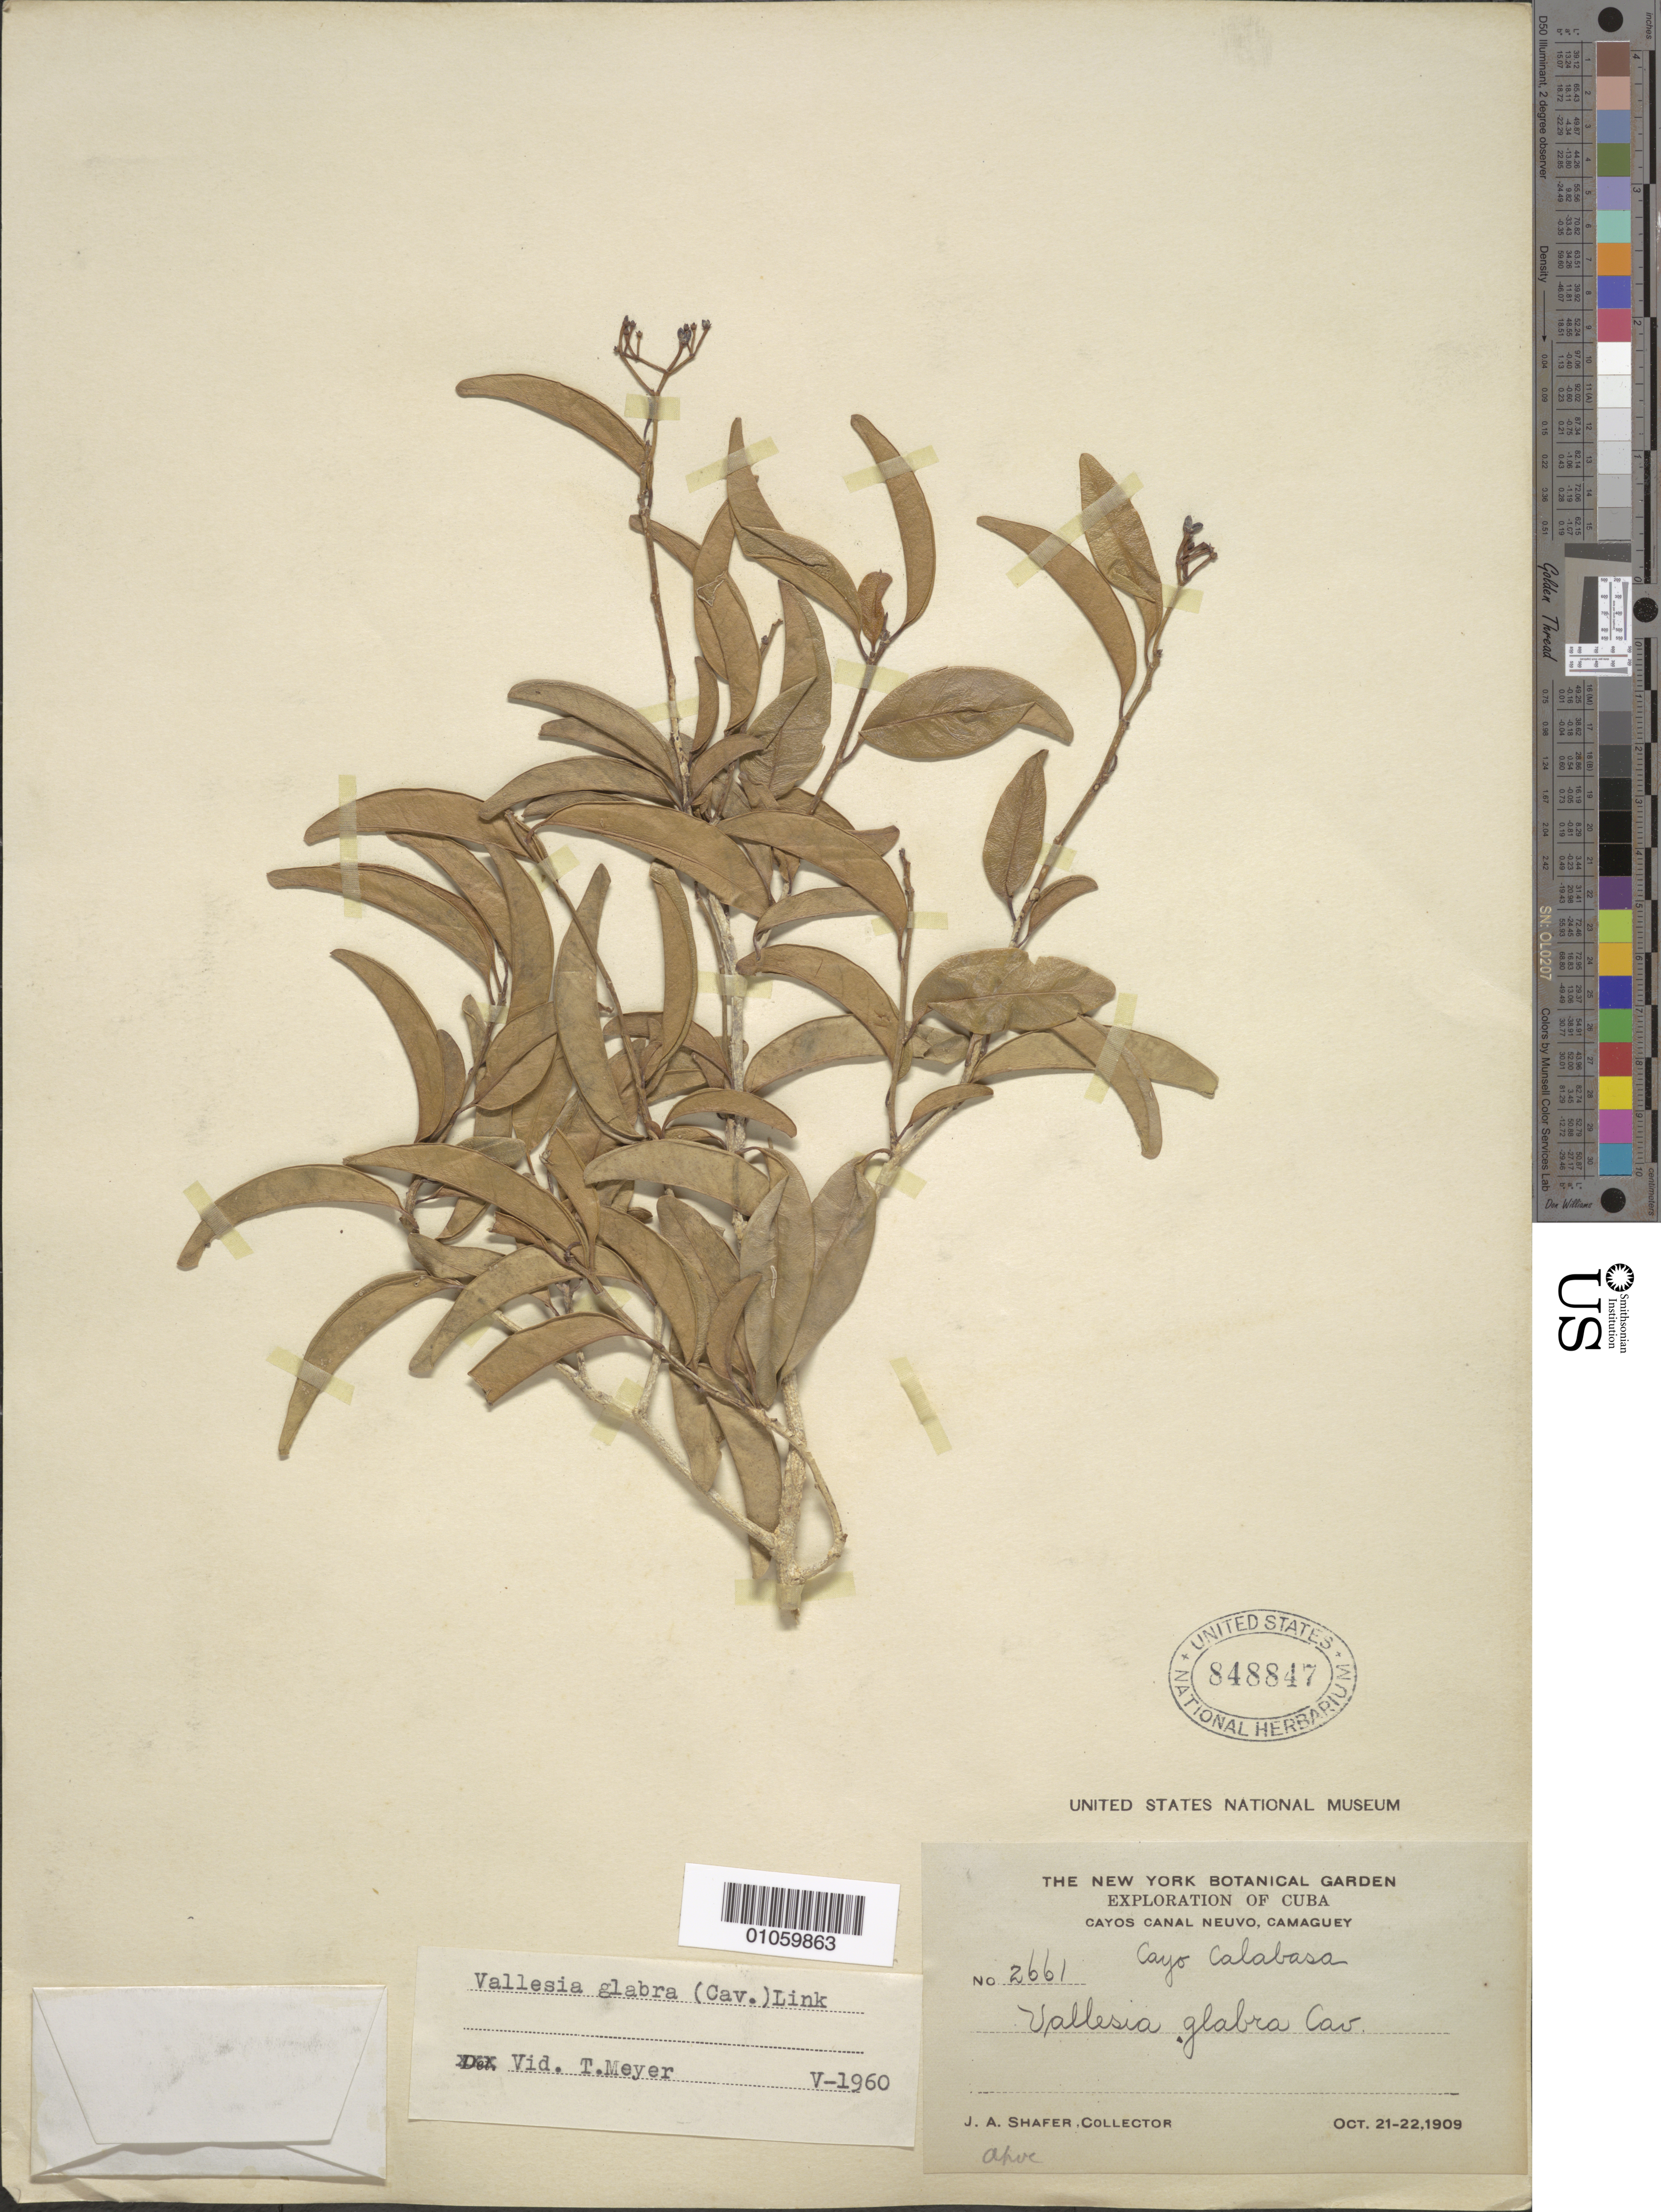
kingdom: Plantae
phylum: Tracheophyta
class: Magnoliopsida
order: Gentianales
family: Apocynaceae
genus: Vallesia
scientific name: Vallesia glabra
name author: (Cav.) Link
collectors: J. A. Shafer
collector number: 2661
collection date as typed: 21 Oct 1909 to 22 Oct 1909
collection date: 1909-10-21/1909-10-22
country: Cuba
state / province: Camagüey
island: Cuba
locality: Cayos Canal Nuevo Cayo Calabasa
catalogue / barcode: US 848847